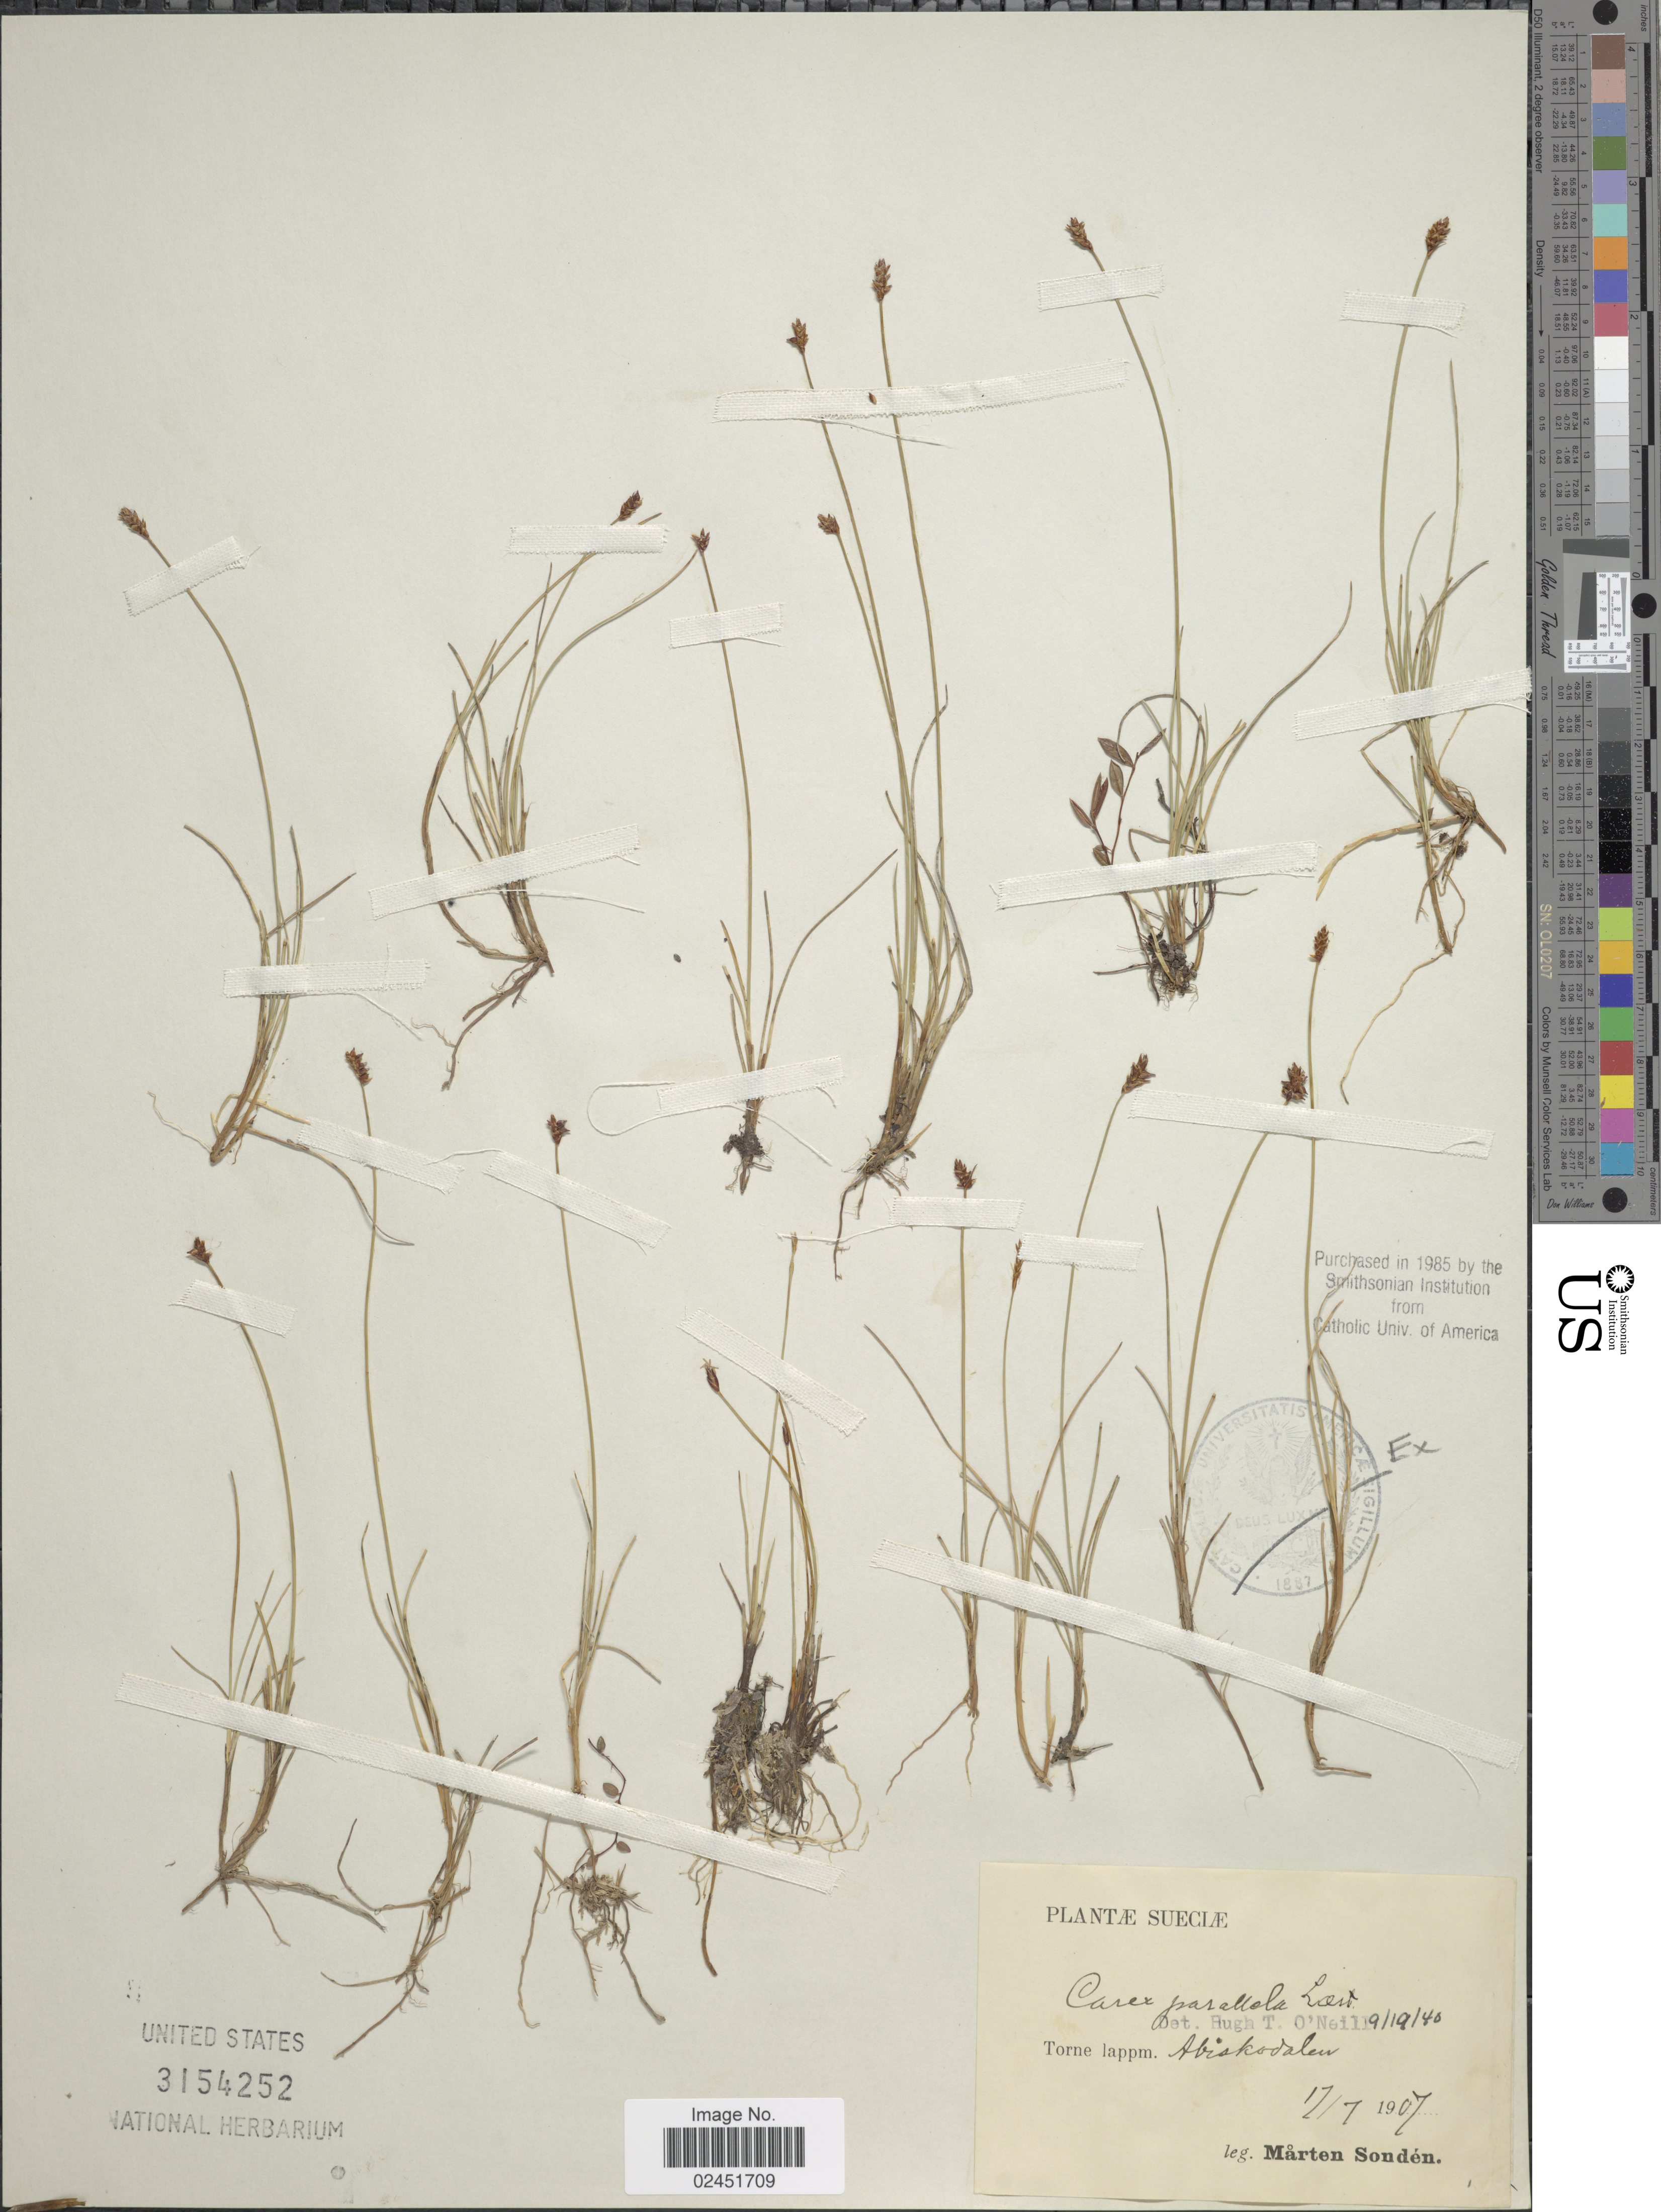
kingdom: Plantae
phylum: Tracheophyta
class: Liliopsida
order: Poales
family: Cyperaceae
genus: Carex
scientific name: Carex parallela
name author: (Laest.) Sommerf.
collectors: M. Sondén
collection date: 1907-07-17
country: Sweden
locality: Sueciae. Torne lappm. Abiskodalen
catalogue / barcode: US 3154252